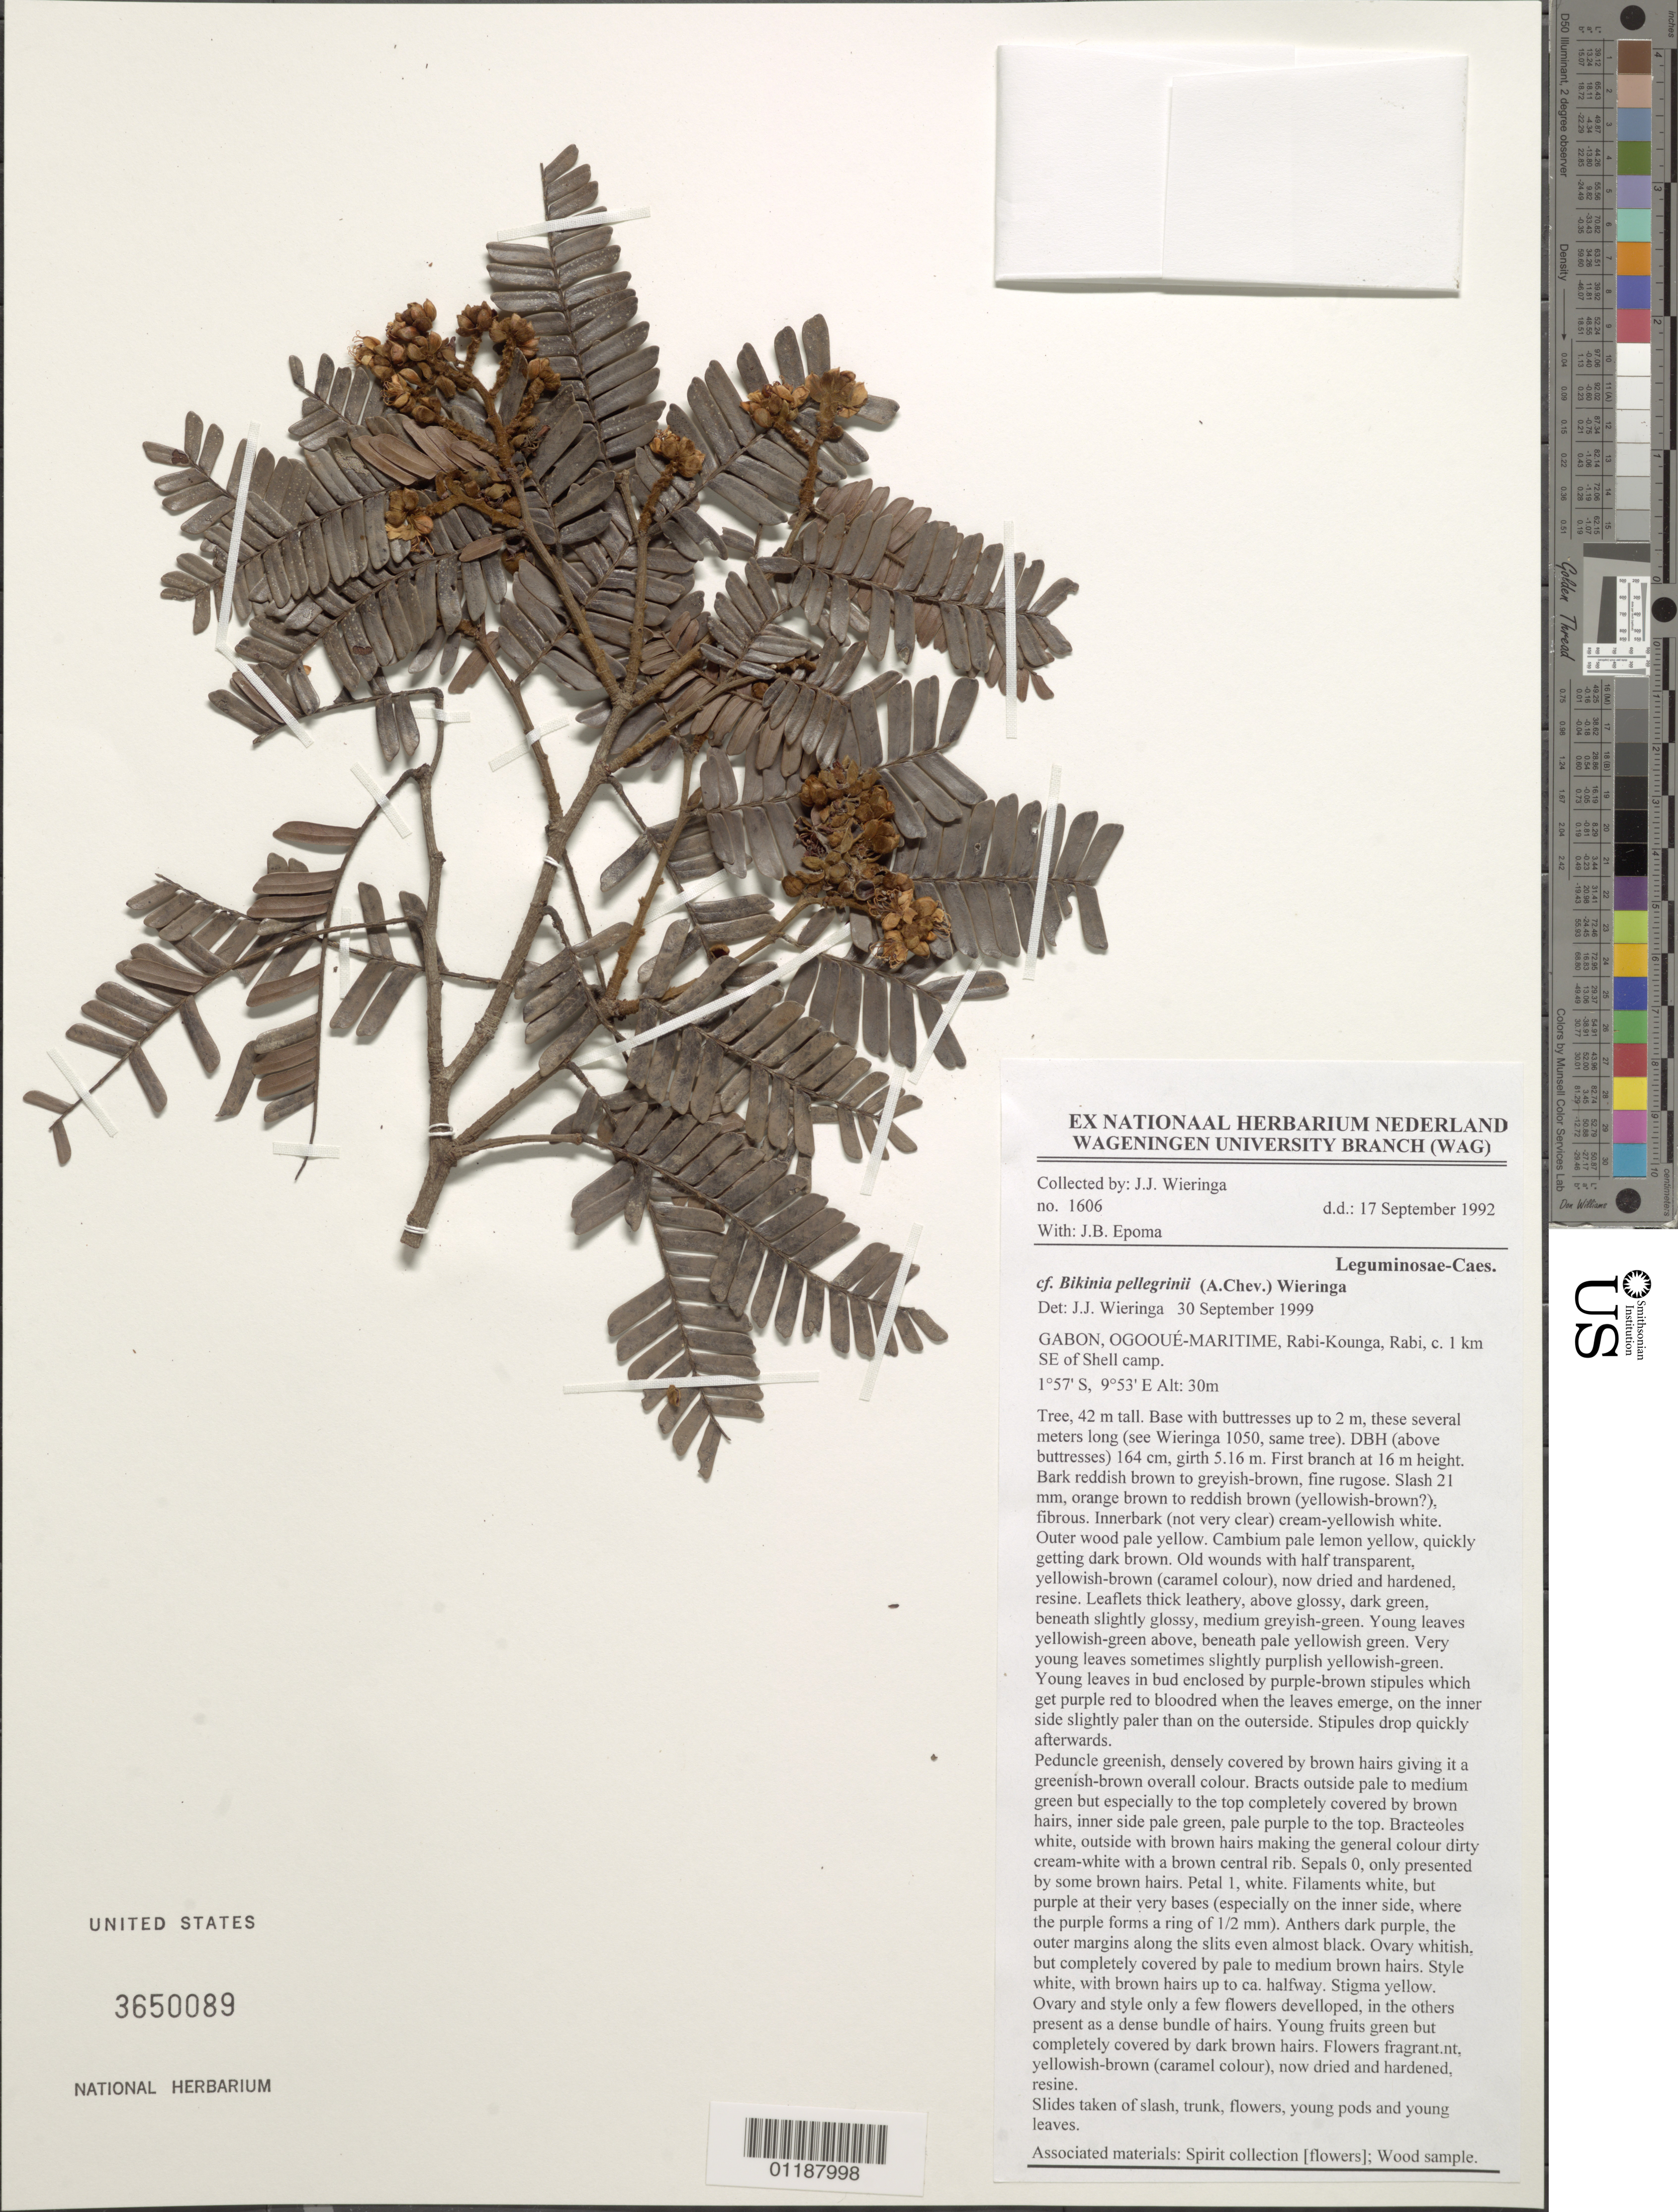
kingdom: Plantae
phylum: Tracheophyta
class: Magnoliopsida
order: Fabales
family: Fabaceae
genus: Bikinia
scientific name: Bikinia pellegrinii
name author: (A. Chev.) Wieringa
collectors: J. J. Wieringa & J. Epoma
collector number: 1606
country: Gabon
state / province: Ogooué-maritime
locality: Rabi-Kounga, Rabi, SE of Shell camp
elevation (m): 30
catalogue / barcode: US 3650089